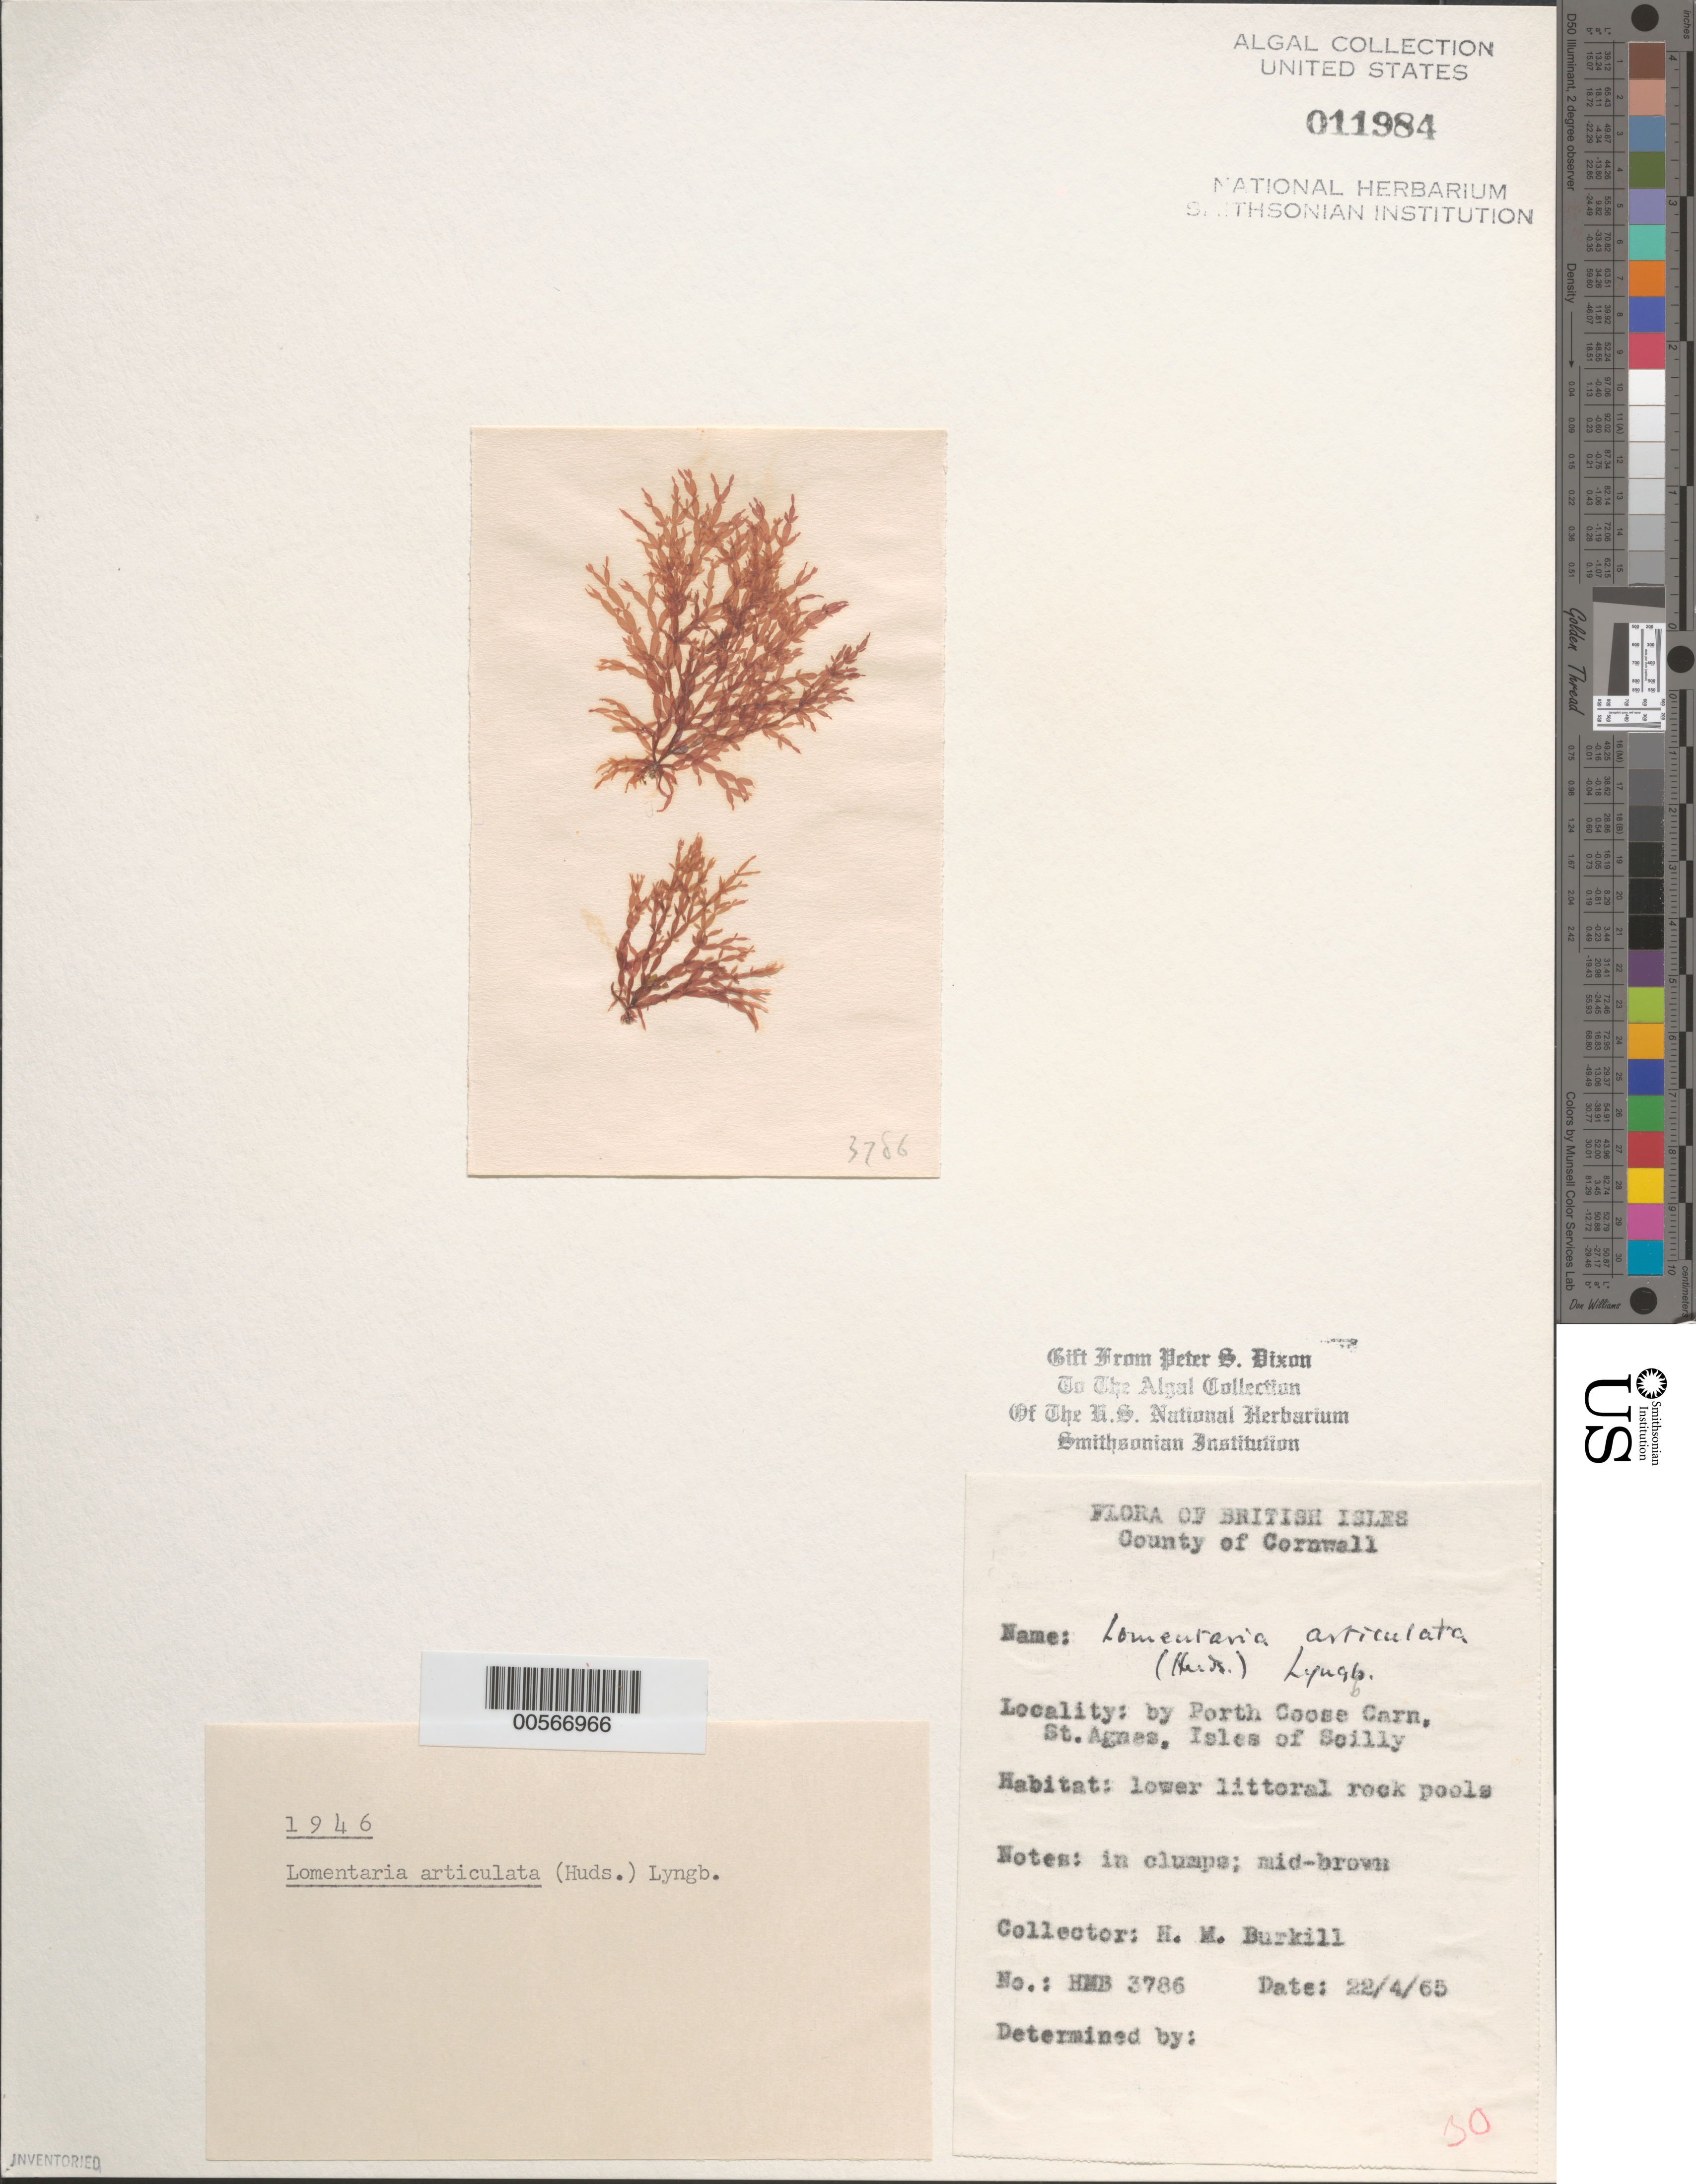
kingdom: Plantae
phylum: Rhodophyta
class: Florideophyceae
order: Rhodymeniales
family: Lomentariaceae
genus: Lomentaria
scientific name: Lomentaria articulata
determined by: Dixon, P. S.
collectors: H. M. Burkill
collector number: HMB 3786 & PSD 1946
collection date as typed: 22 Apr 1965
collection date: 1965-04-22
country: United Kingdom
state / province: England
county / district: Council of the Isles of Scilly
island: St. Agnes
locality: Porth Coose Carn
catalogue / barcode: US 11984